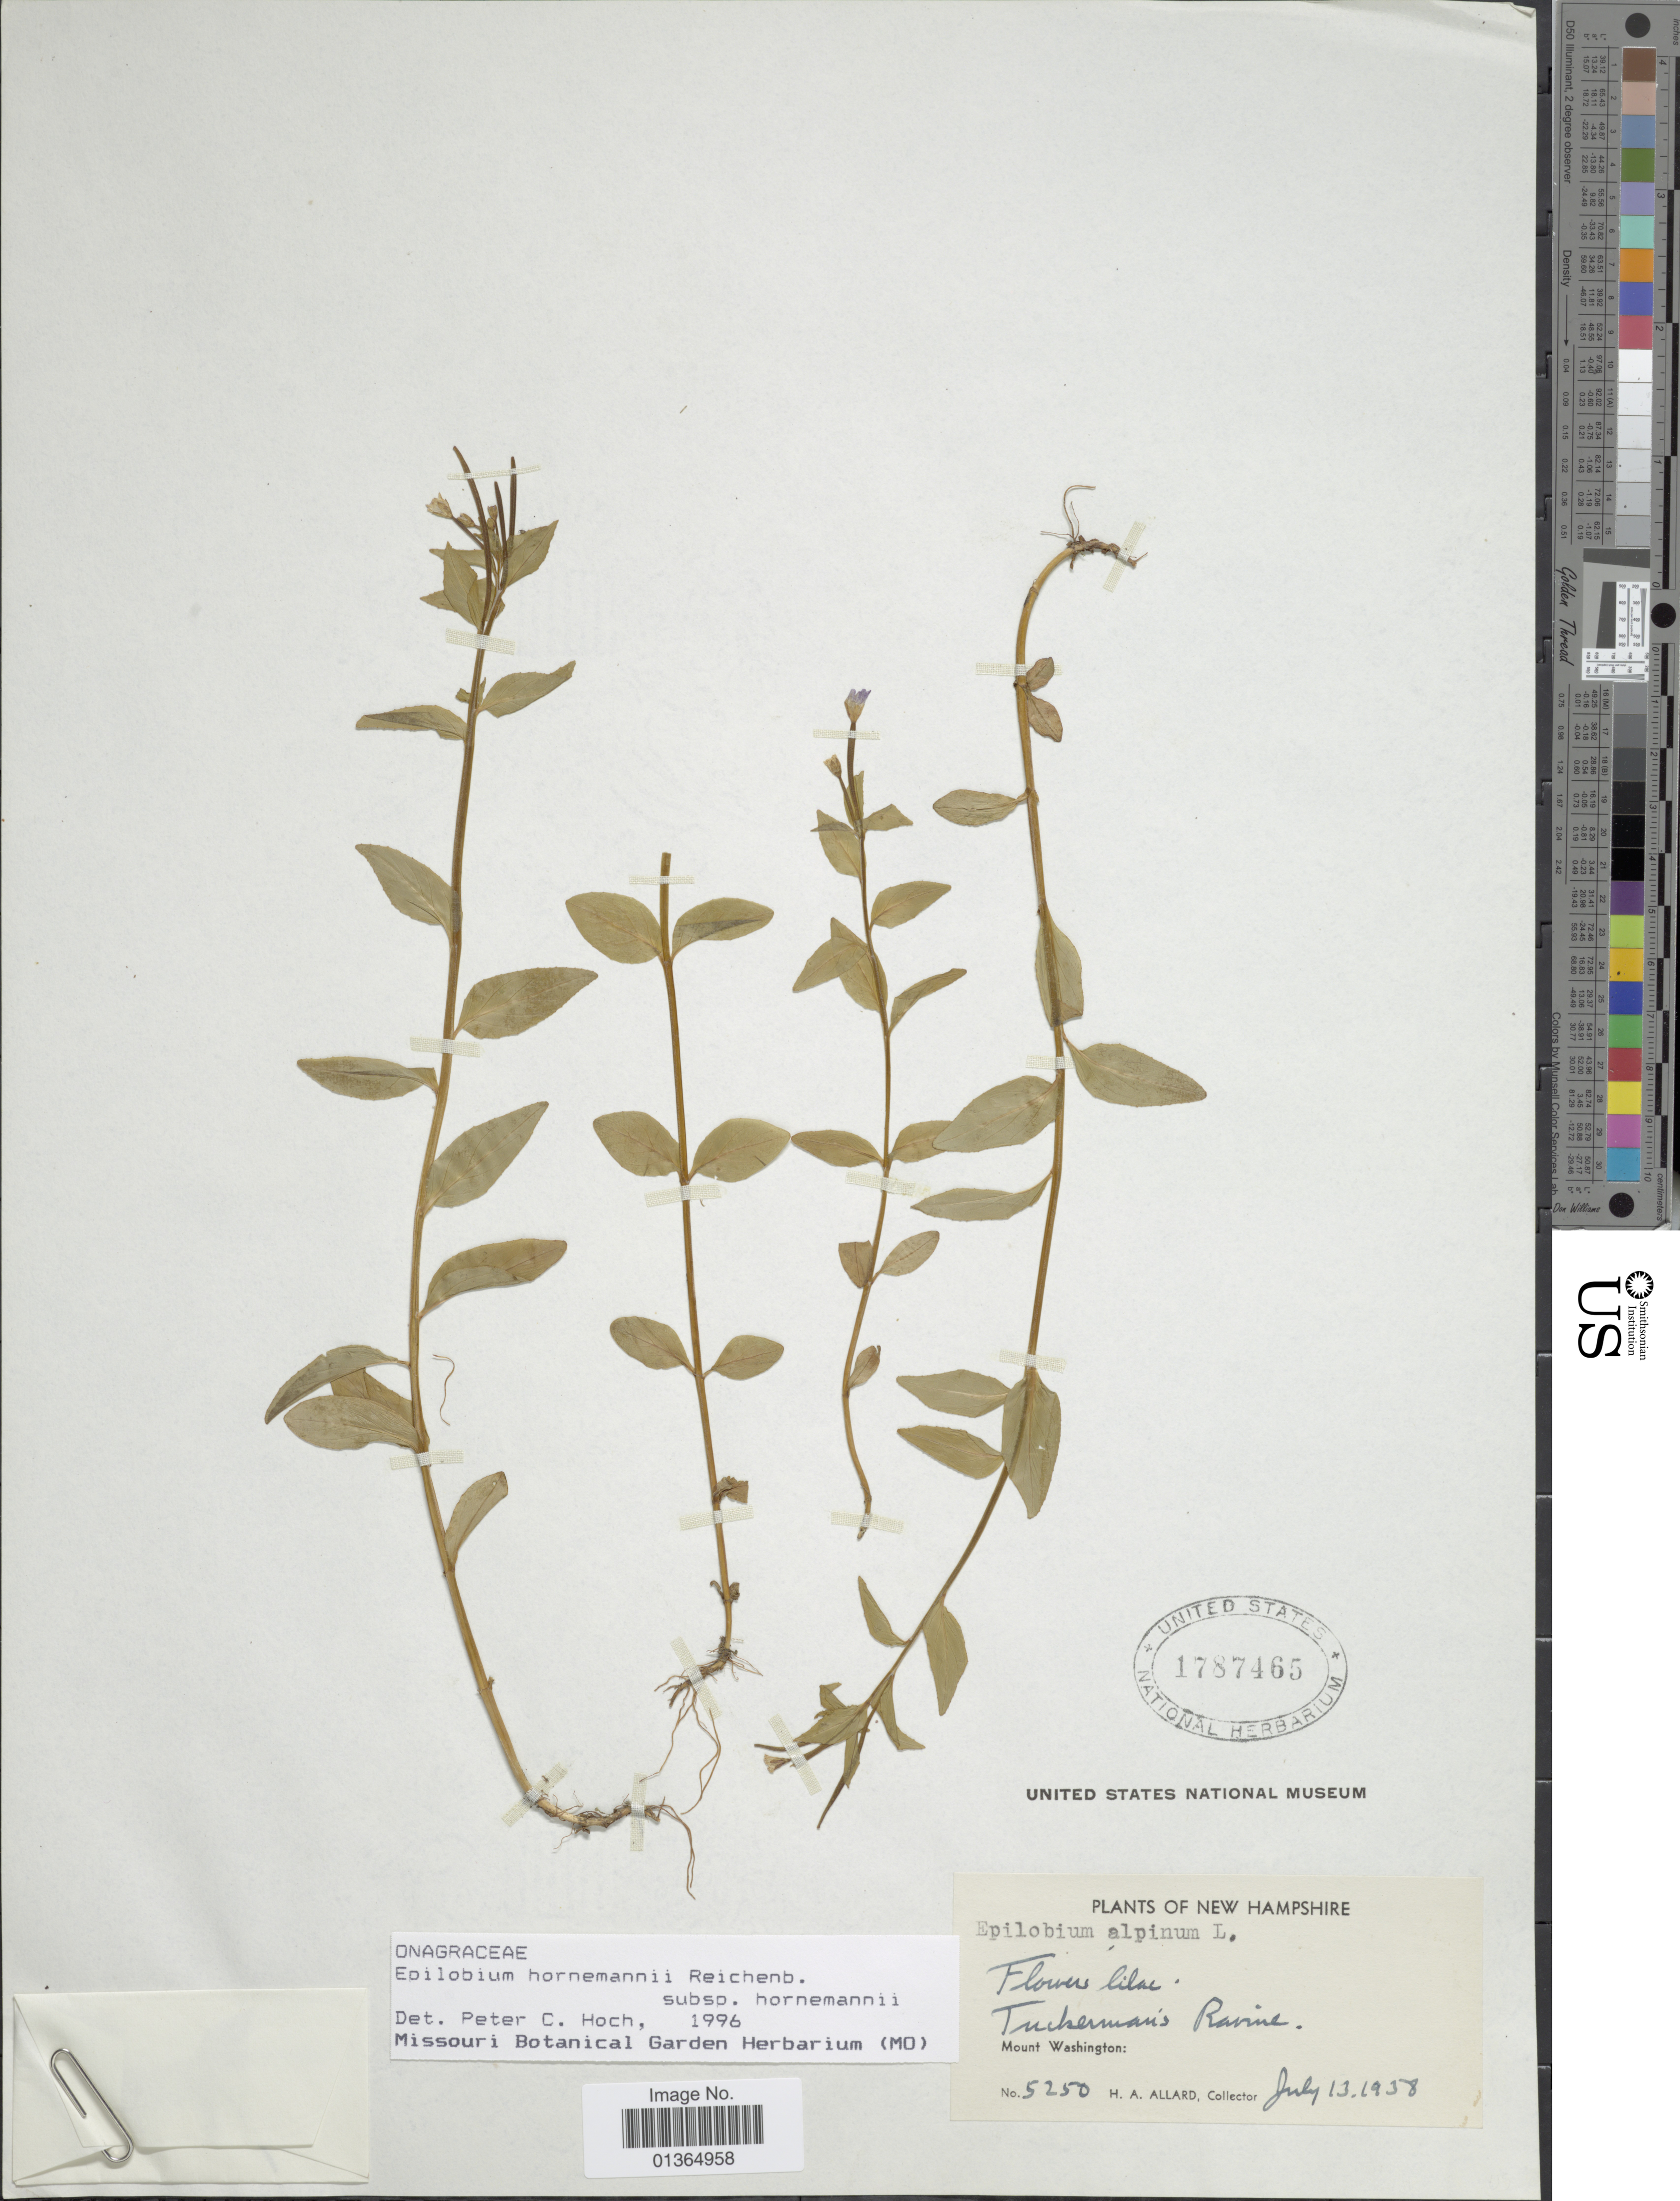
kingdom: Plantae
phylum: Tracheophyta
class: Magnoliopsida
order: Myrtales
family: Onagraceae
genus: Epilobium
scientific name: Epilobium hornemannii subsp. hornemannii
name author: Rchb.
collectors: H. A. Allard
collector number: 5250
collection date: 1958-07-13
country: United States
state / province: New Hampshire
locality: Tuckerman's Ravine. Mount Washington.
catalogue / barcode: US 1787465